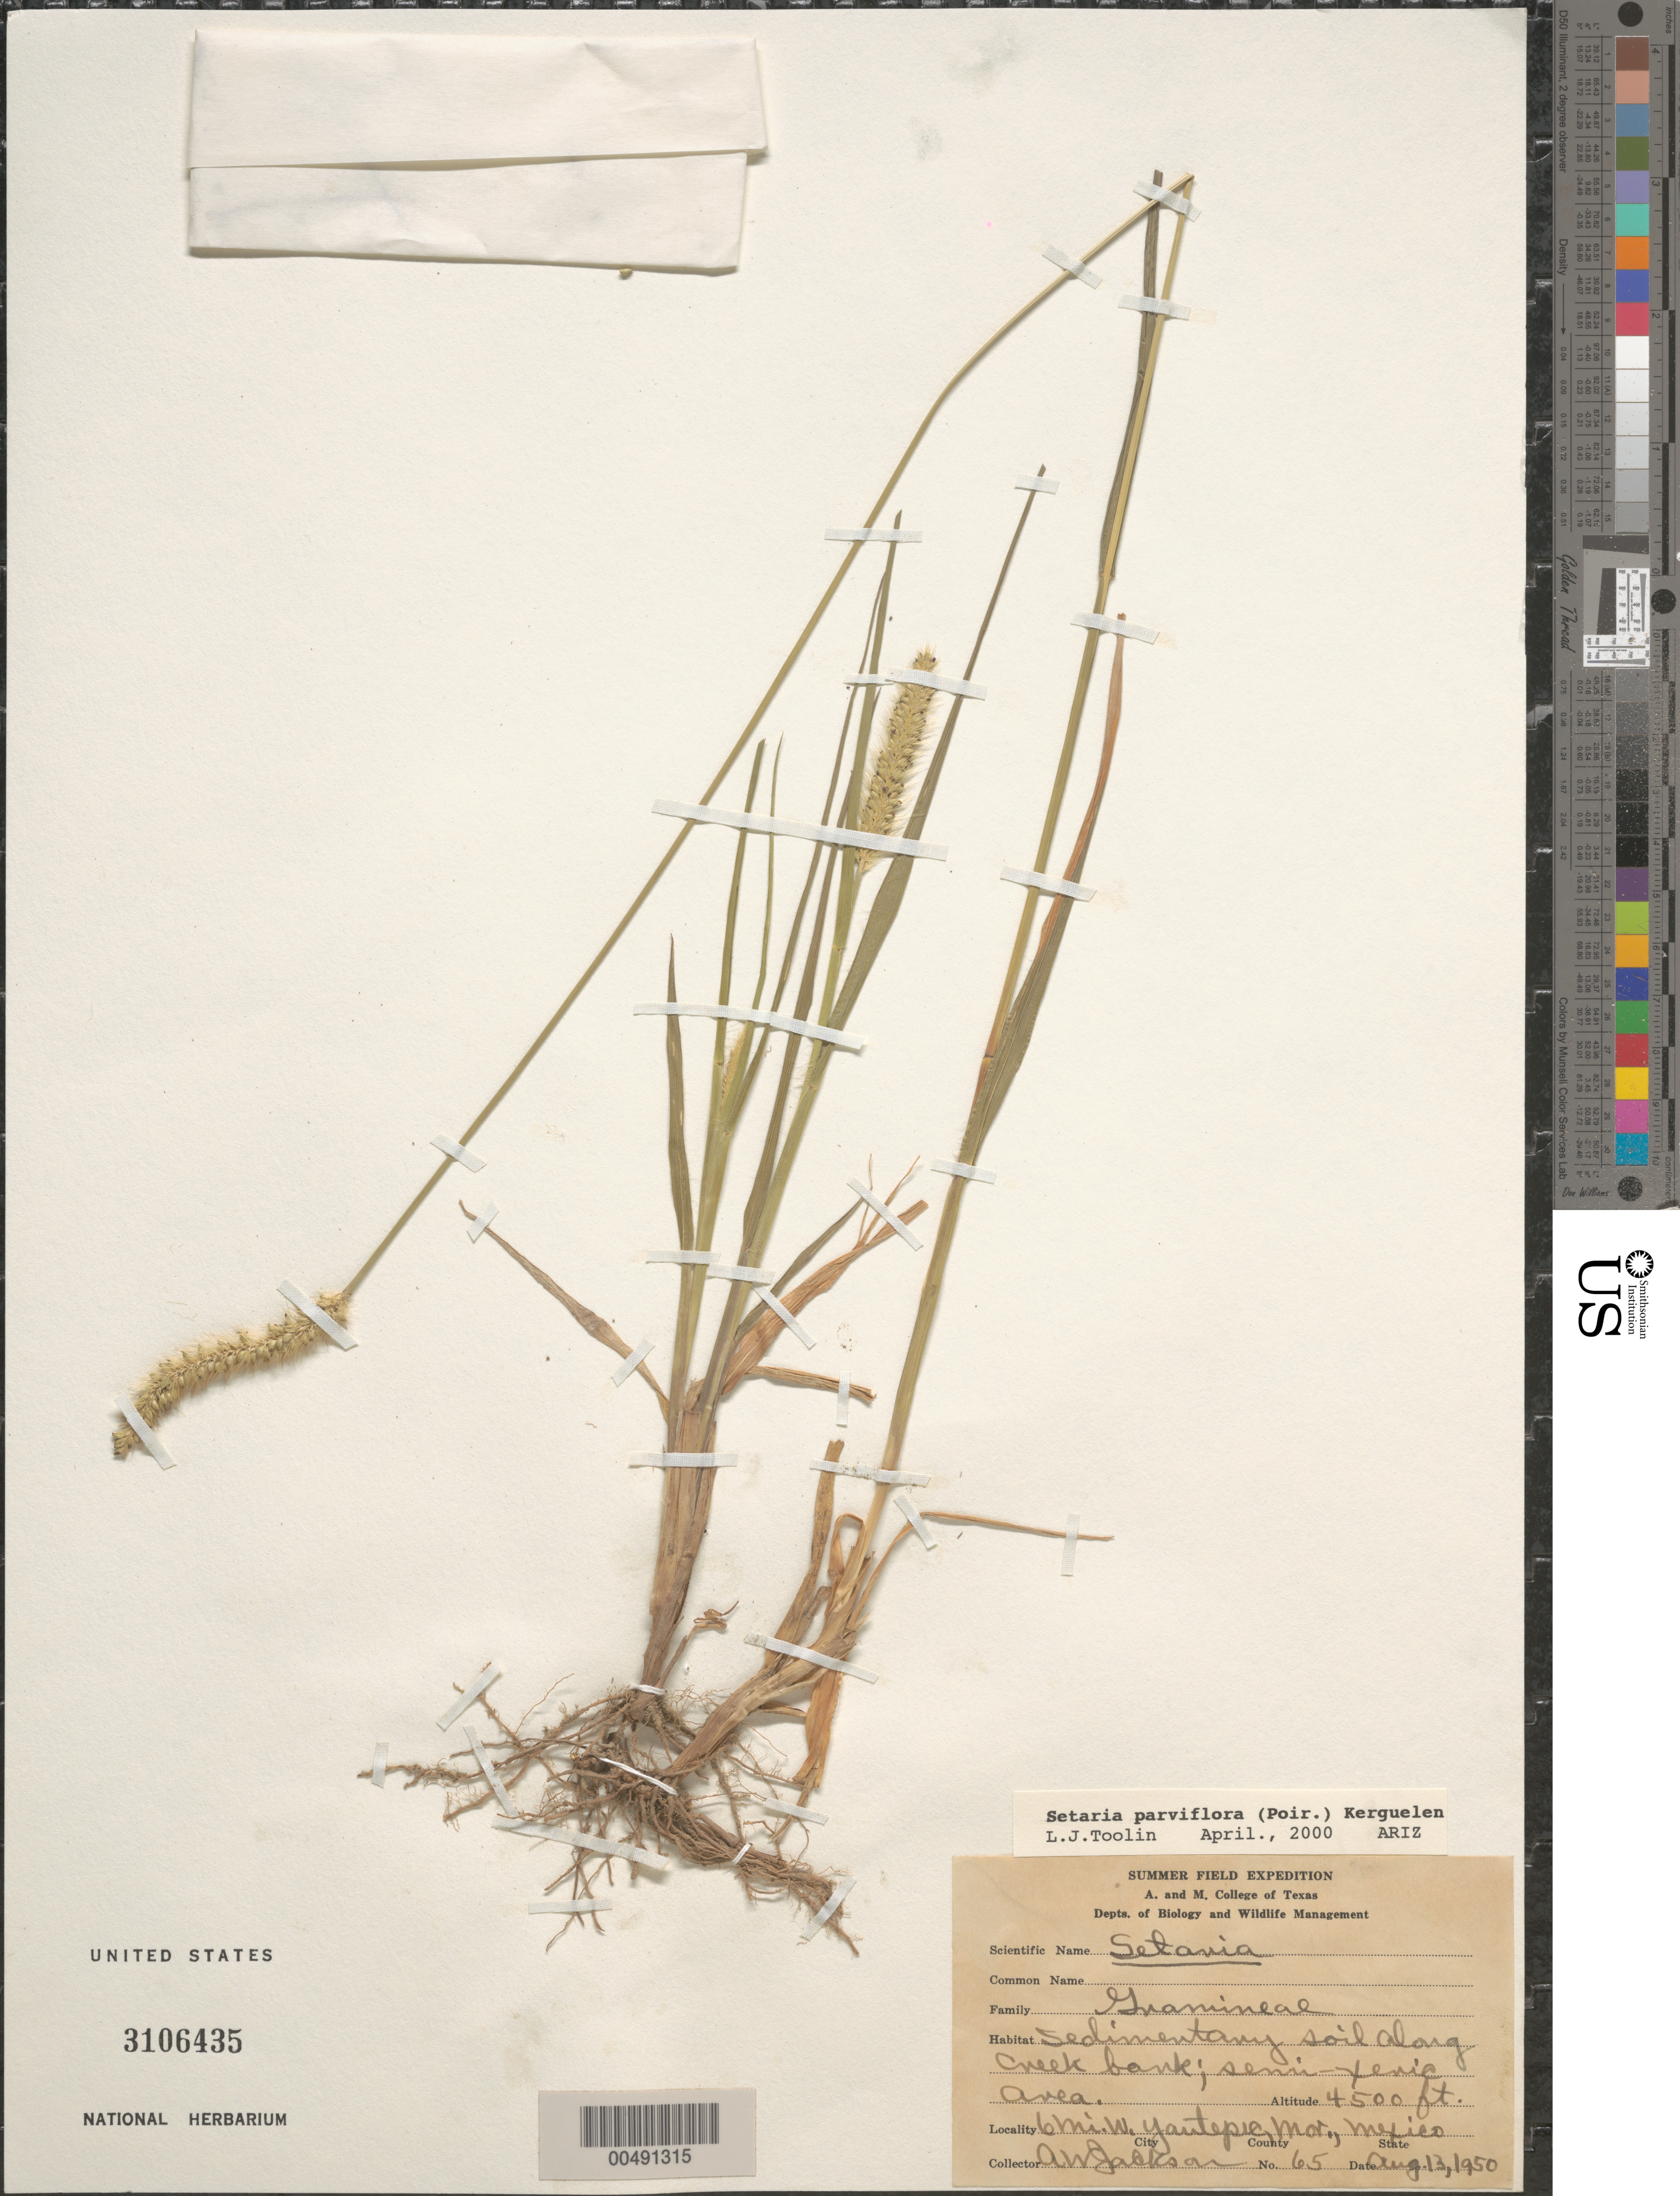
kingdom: Plantae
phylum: Tracheophyta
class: Liliopsida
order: Poales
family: Poaceae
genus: Setaria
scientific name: Setaria sp.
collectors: A. Jackson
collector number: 65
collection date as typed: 13 Aug 1950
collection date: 1950-08-13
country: Mexico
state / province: Morelos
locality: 6 mi W of Yautepec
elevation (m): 1372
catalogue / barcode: US 3106435